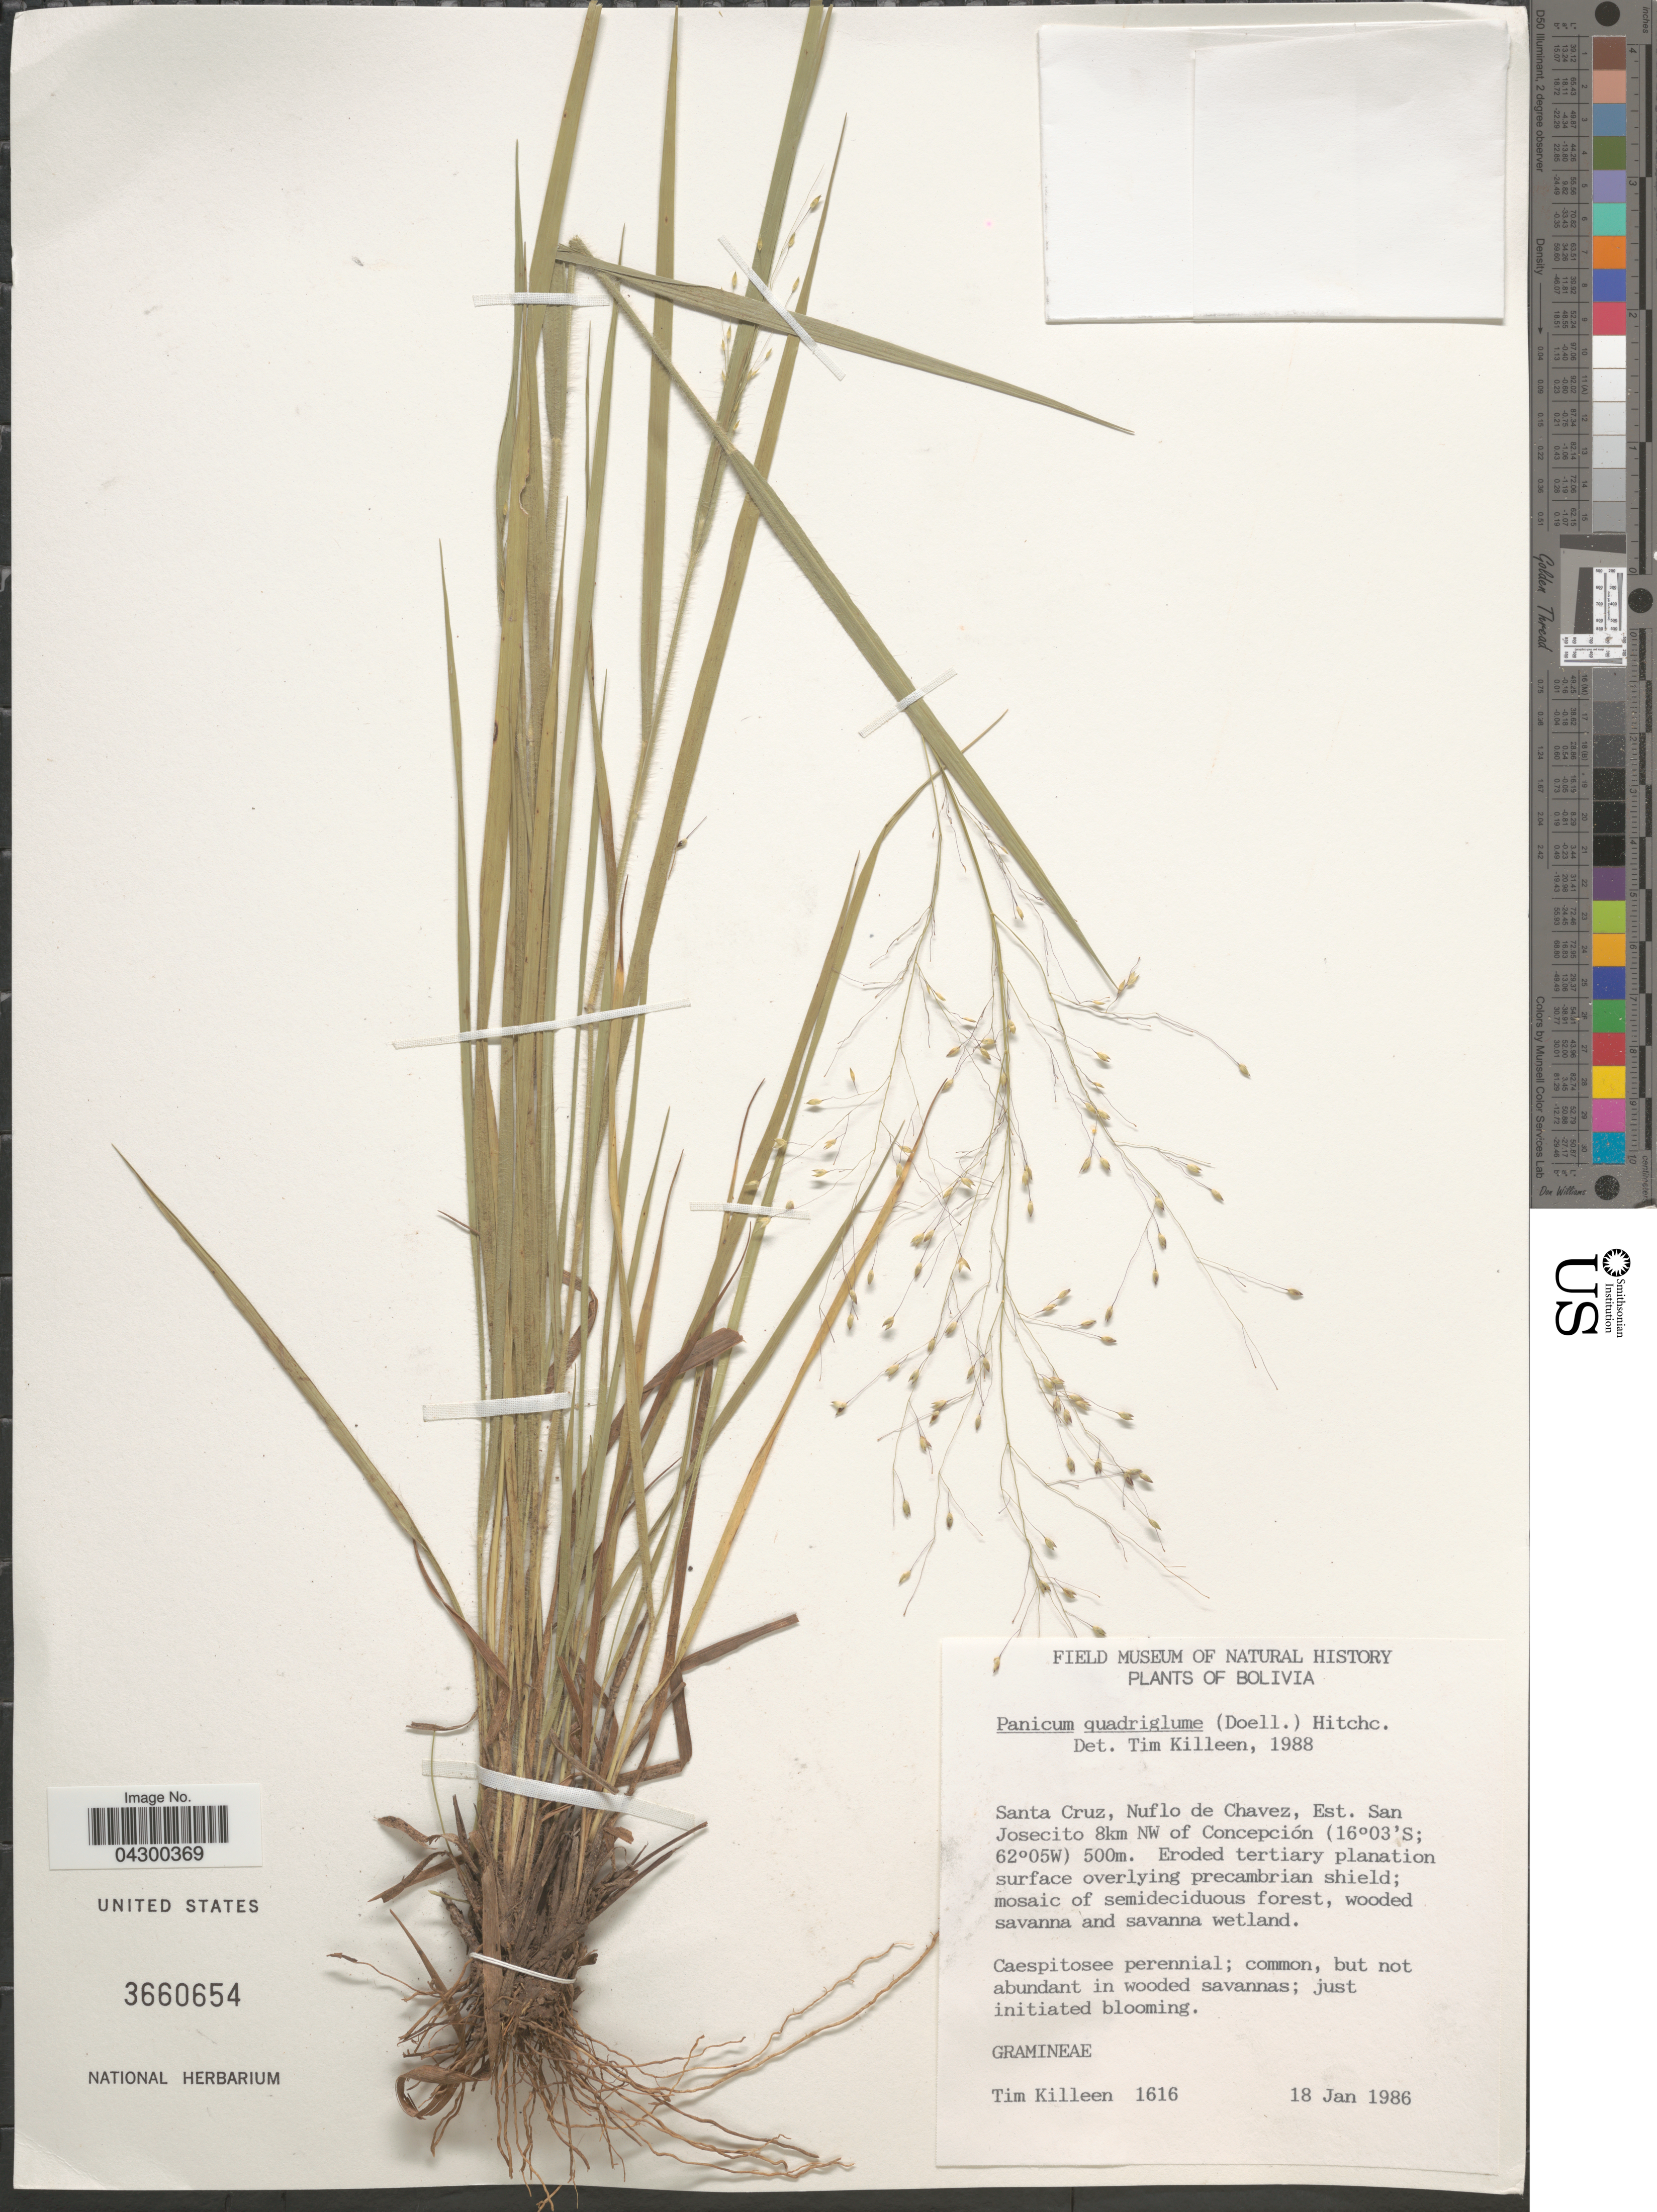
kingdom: Plantae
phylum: Tracheophyta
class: Liliopsida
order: Poales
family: Poaceae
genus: Panicum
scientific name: Panicum quadriglume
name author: (Döll) Hitchc.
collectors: T. J. Killeen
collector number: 1616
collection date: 1986-01-18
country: Bolivia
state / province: Santa Cruz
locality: Ñuflo de Chavez, Est. San Josecito 8km NW of Concepción.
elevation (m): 500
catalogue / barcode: US 3660654